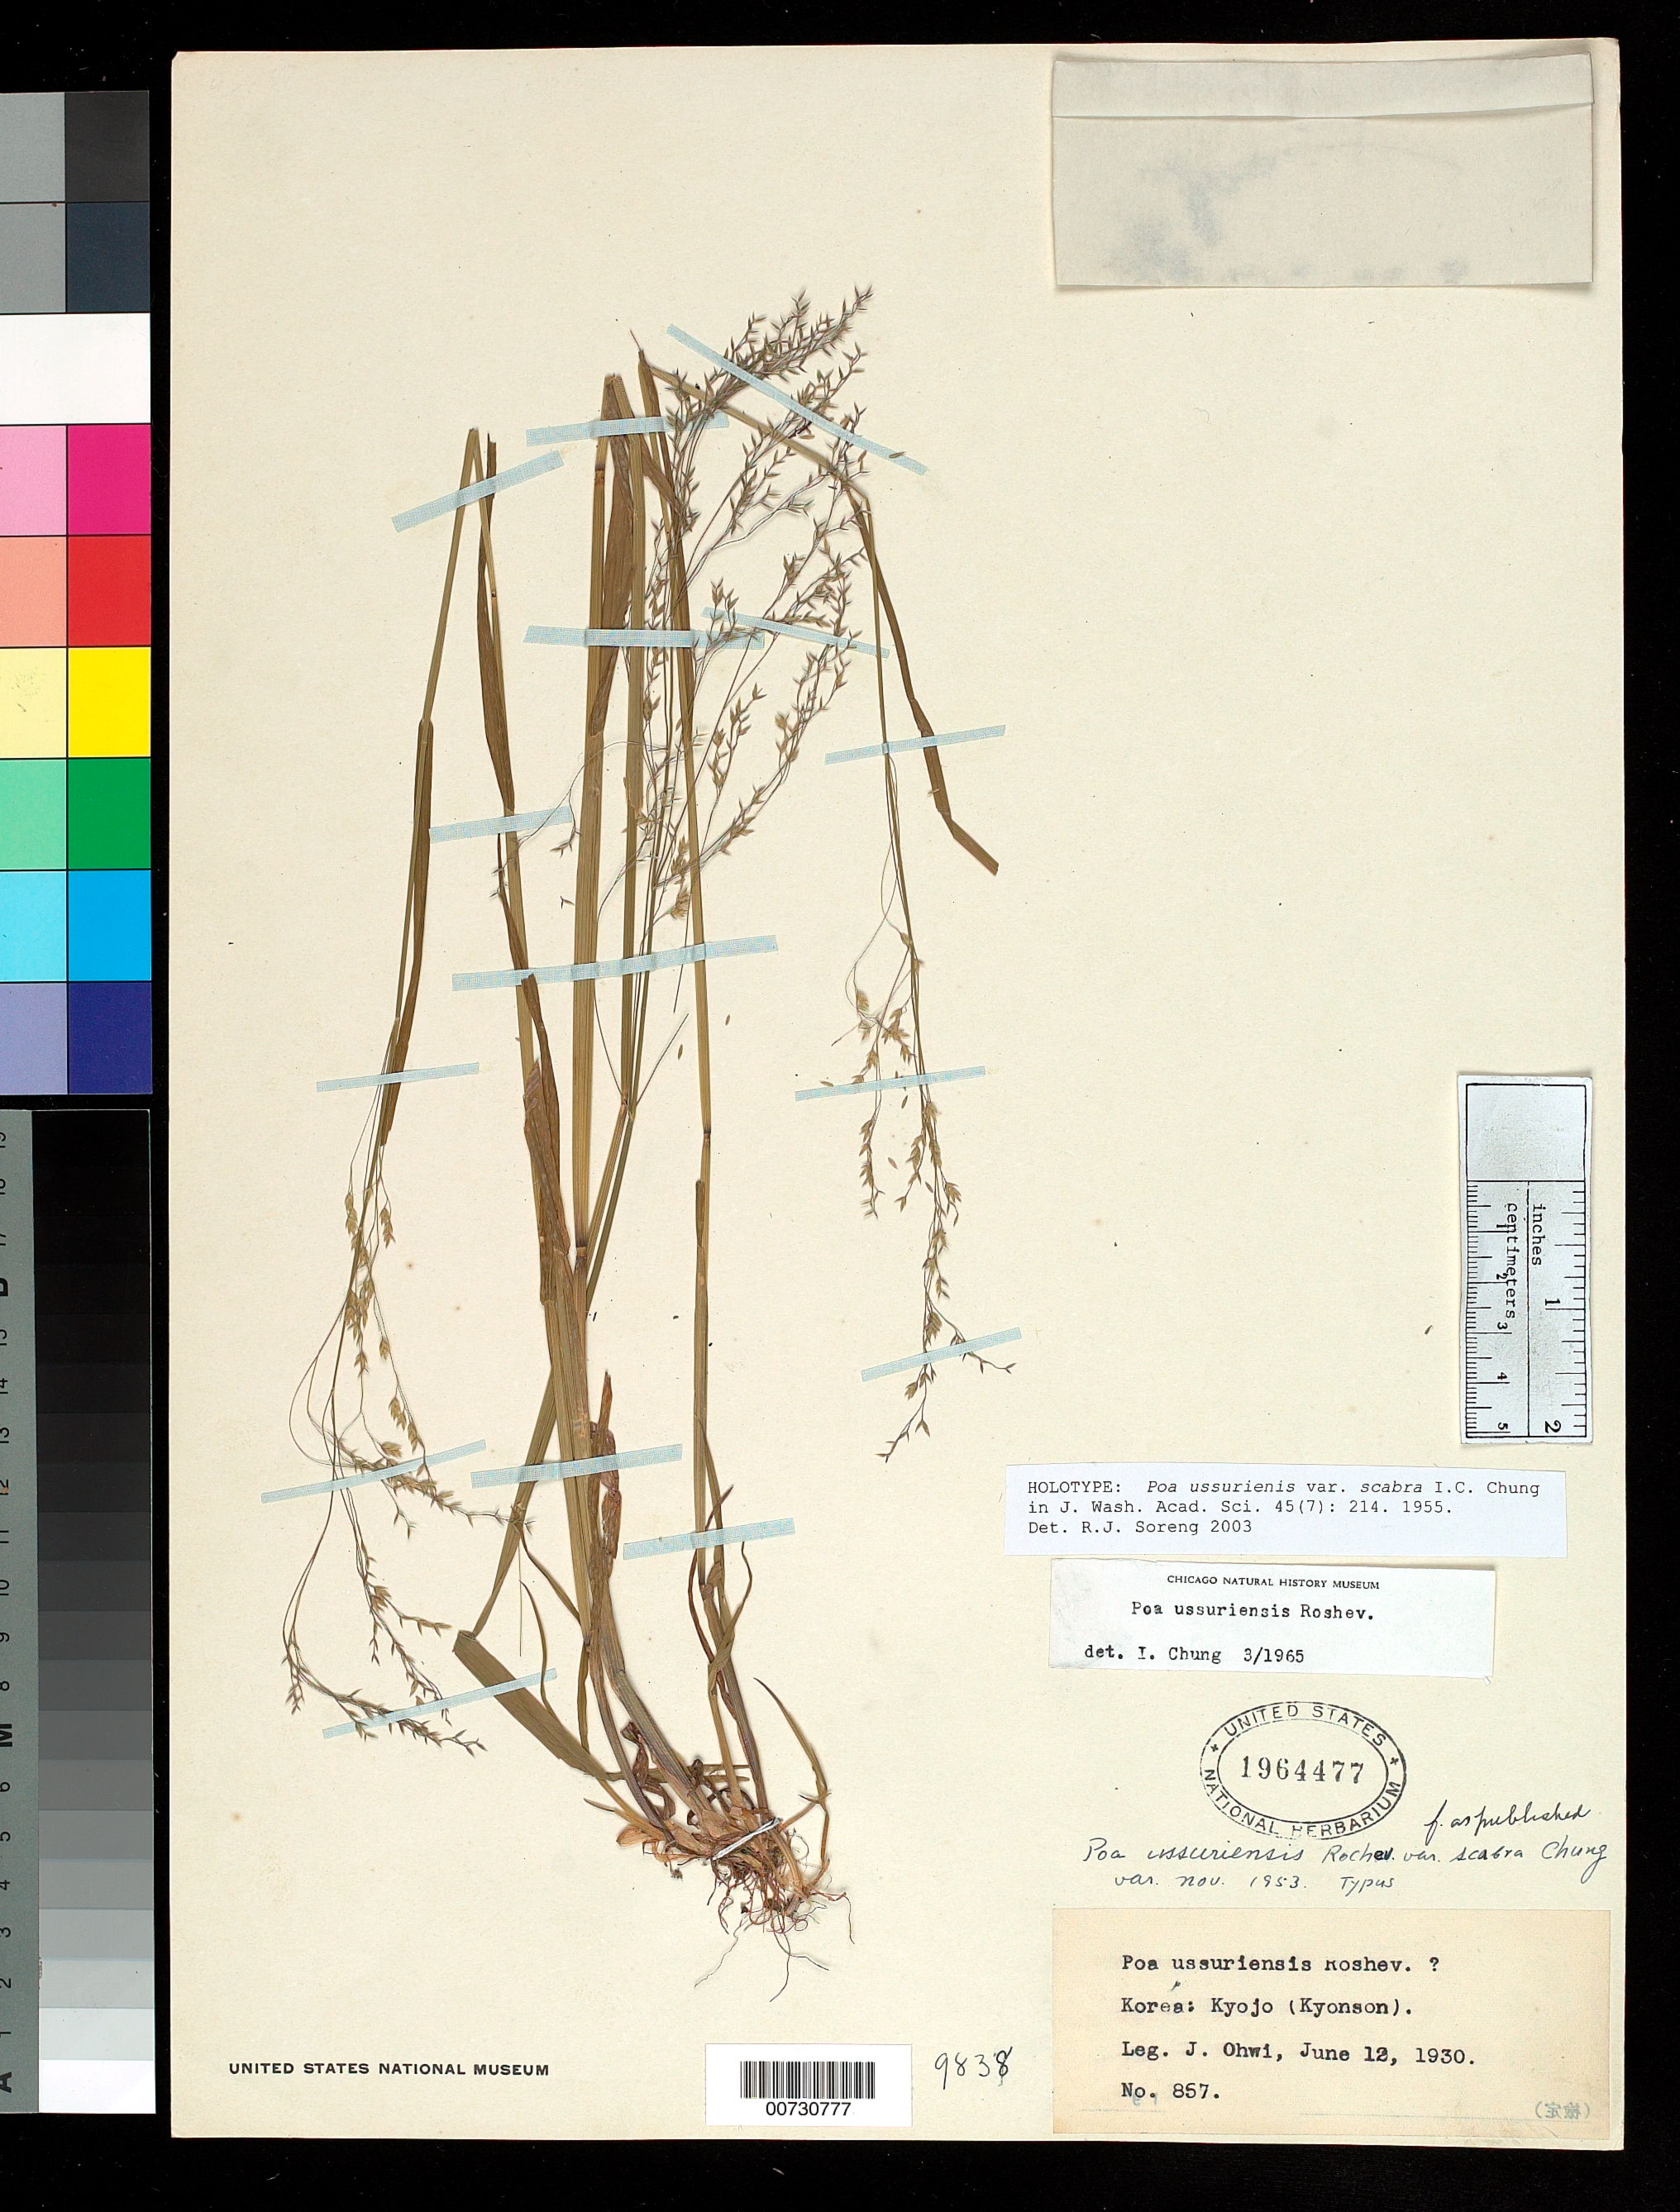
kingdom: Plantae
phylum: Tracheophyta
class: Liliopsida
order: Poales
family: Poaceae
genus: Poa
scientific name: Poa ussurienis var. scabra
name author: I.C. Chung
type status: Holotype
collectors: J. Ohwi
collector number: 857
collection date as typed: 12 Jun 1930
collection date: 1930-06-12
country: North Korea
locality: Kyojo (Kyonson).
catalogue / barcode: US 1964477